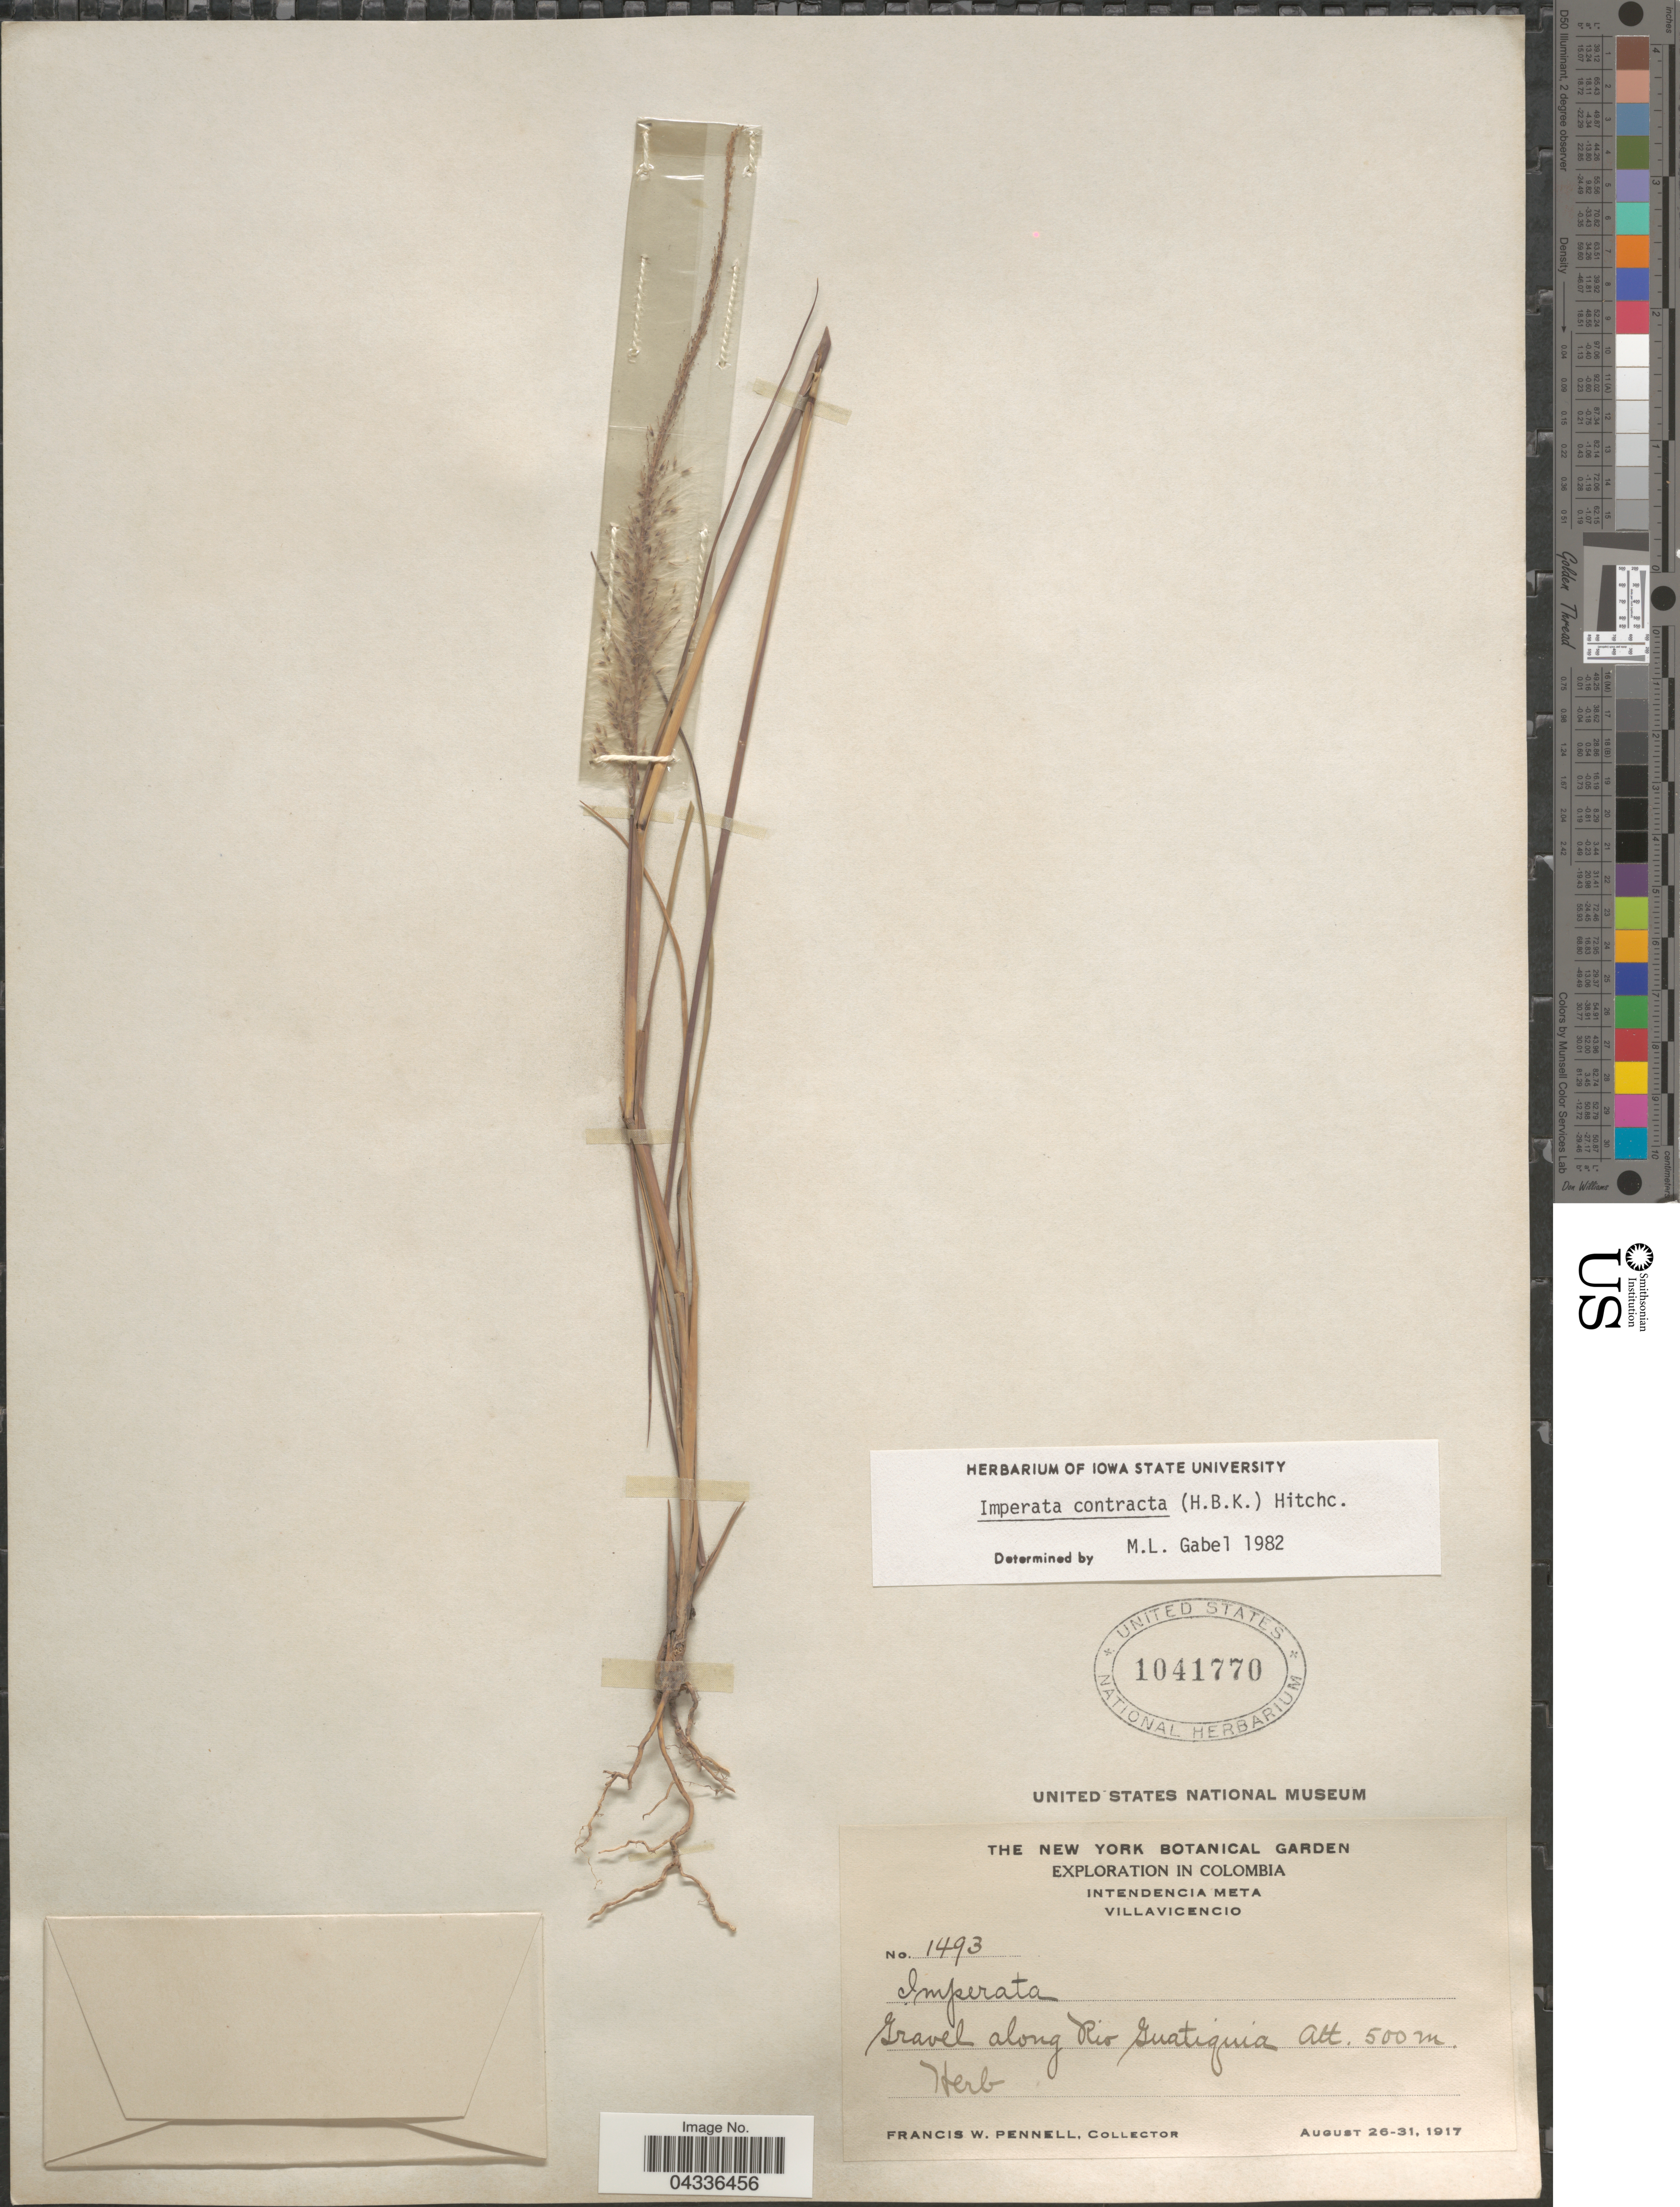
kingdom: Plantae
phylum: Tracheophyta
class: Liliopsida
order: Poales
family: Poaceae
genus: Imperata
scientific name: Imperata contracta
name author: (Kunth) Hitchc.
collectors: F. W. Pennell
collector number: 1493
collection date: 1917-08-26/1917-08-31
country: Colombia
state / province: Meta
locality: Exploration in Colombia. Intendencia Meta. Villavicencio. Gravel along Rio Guatiquía.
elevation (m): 500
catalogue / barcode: US 1041770